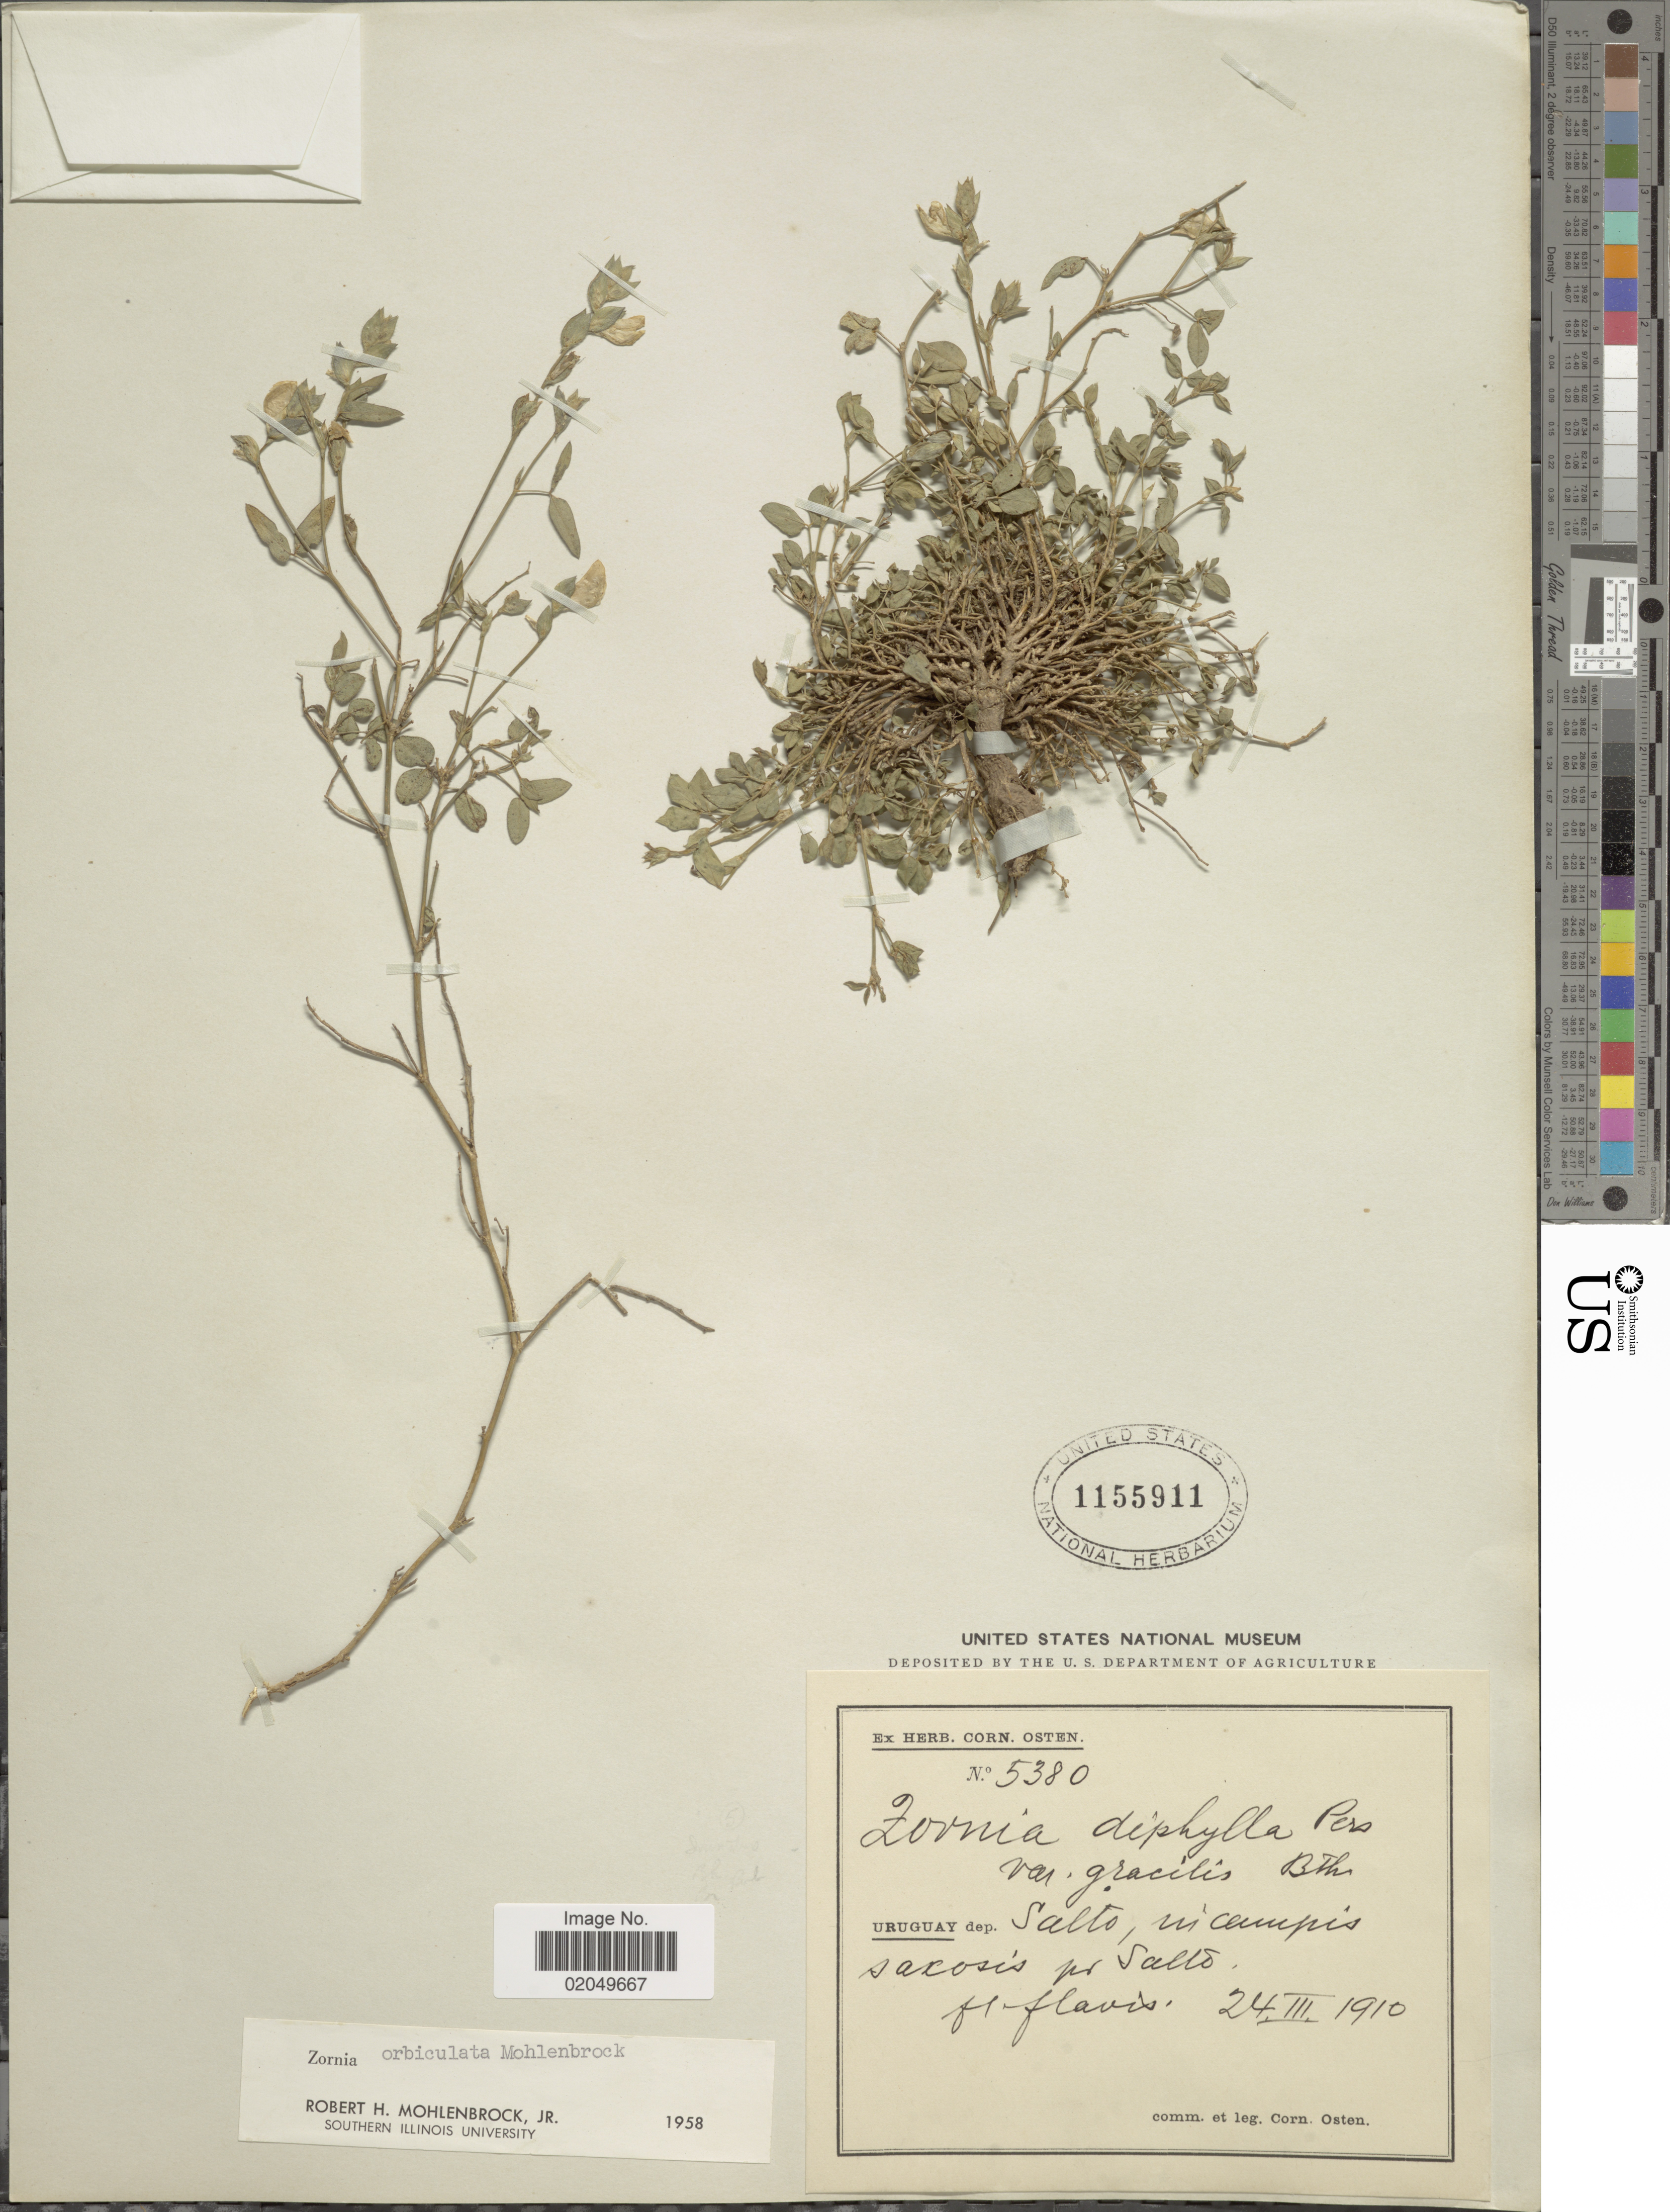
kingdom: Plantae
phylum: Tracheophyta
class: Magnoliopsida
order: Fabales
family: Fabaceae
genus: Zornia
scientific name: Zornia orbiculata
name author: Mohlenbr.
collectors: C. Osten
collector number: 5380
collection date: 1910-03-24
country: Uruguay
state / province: Salto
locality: In campis saxosis pr Salto.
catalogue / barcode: US 1155911